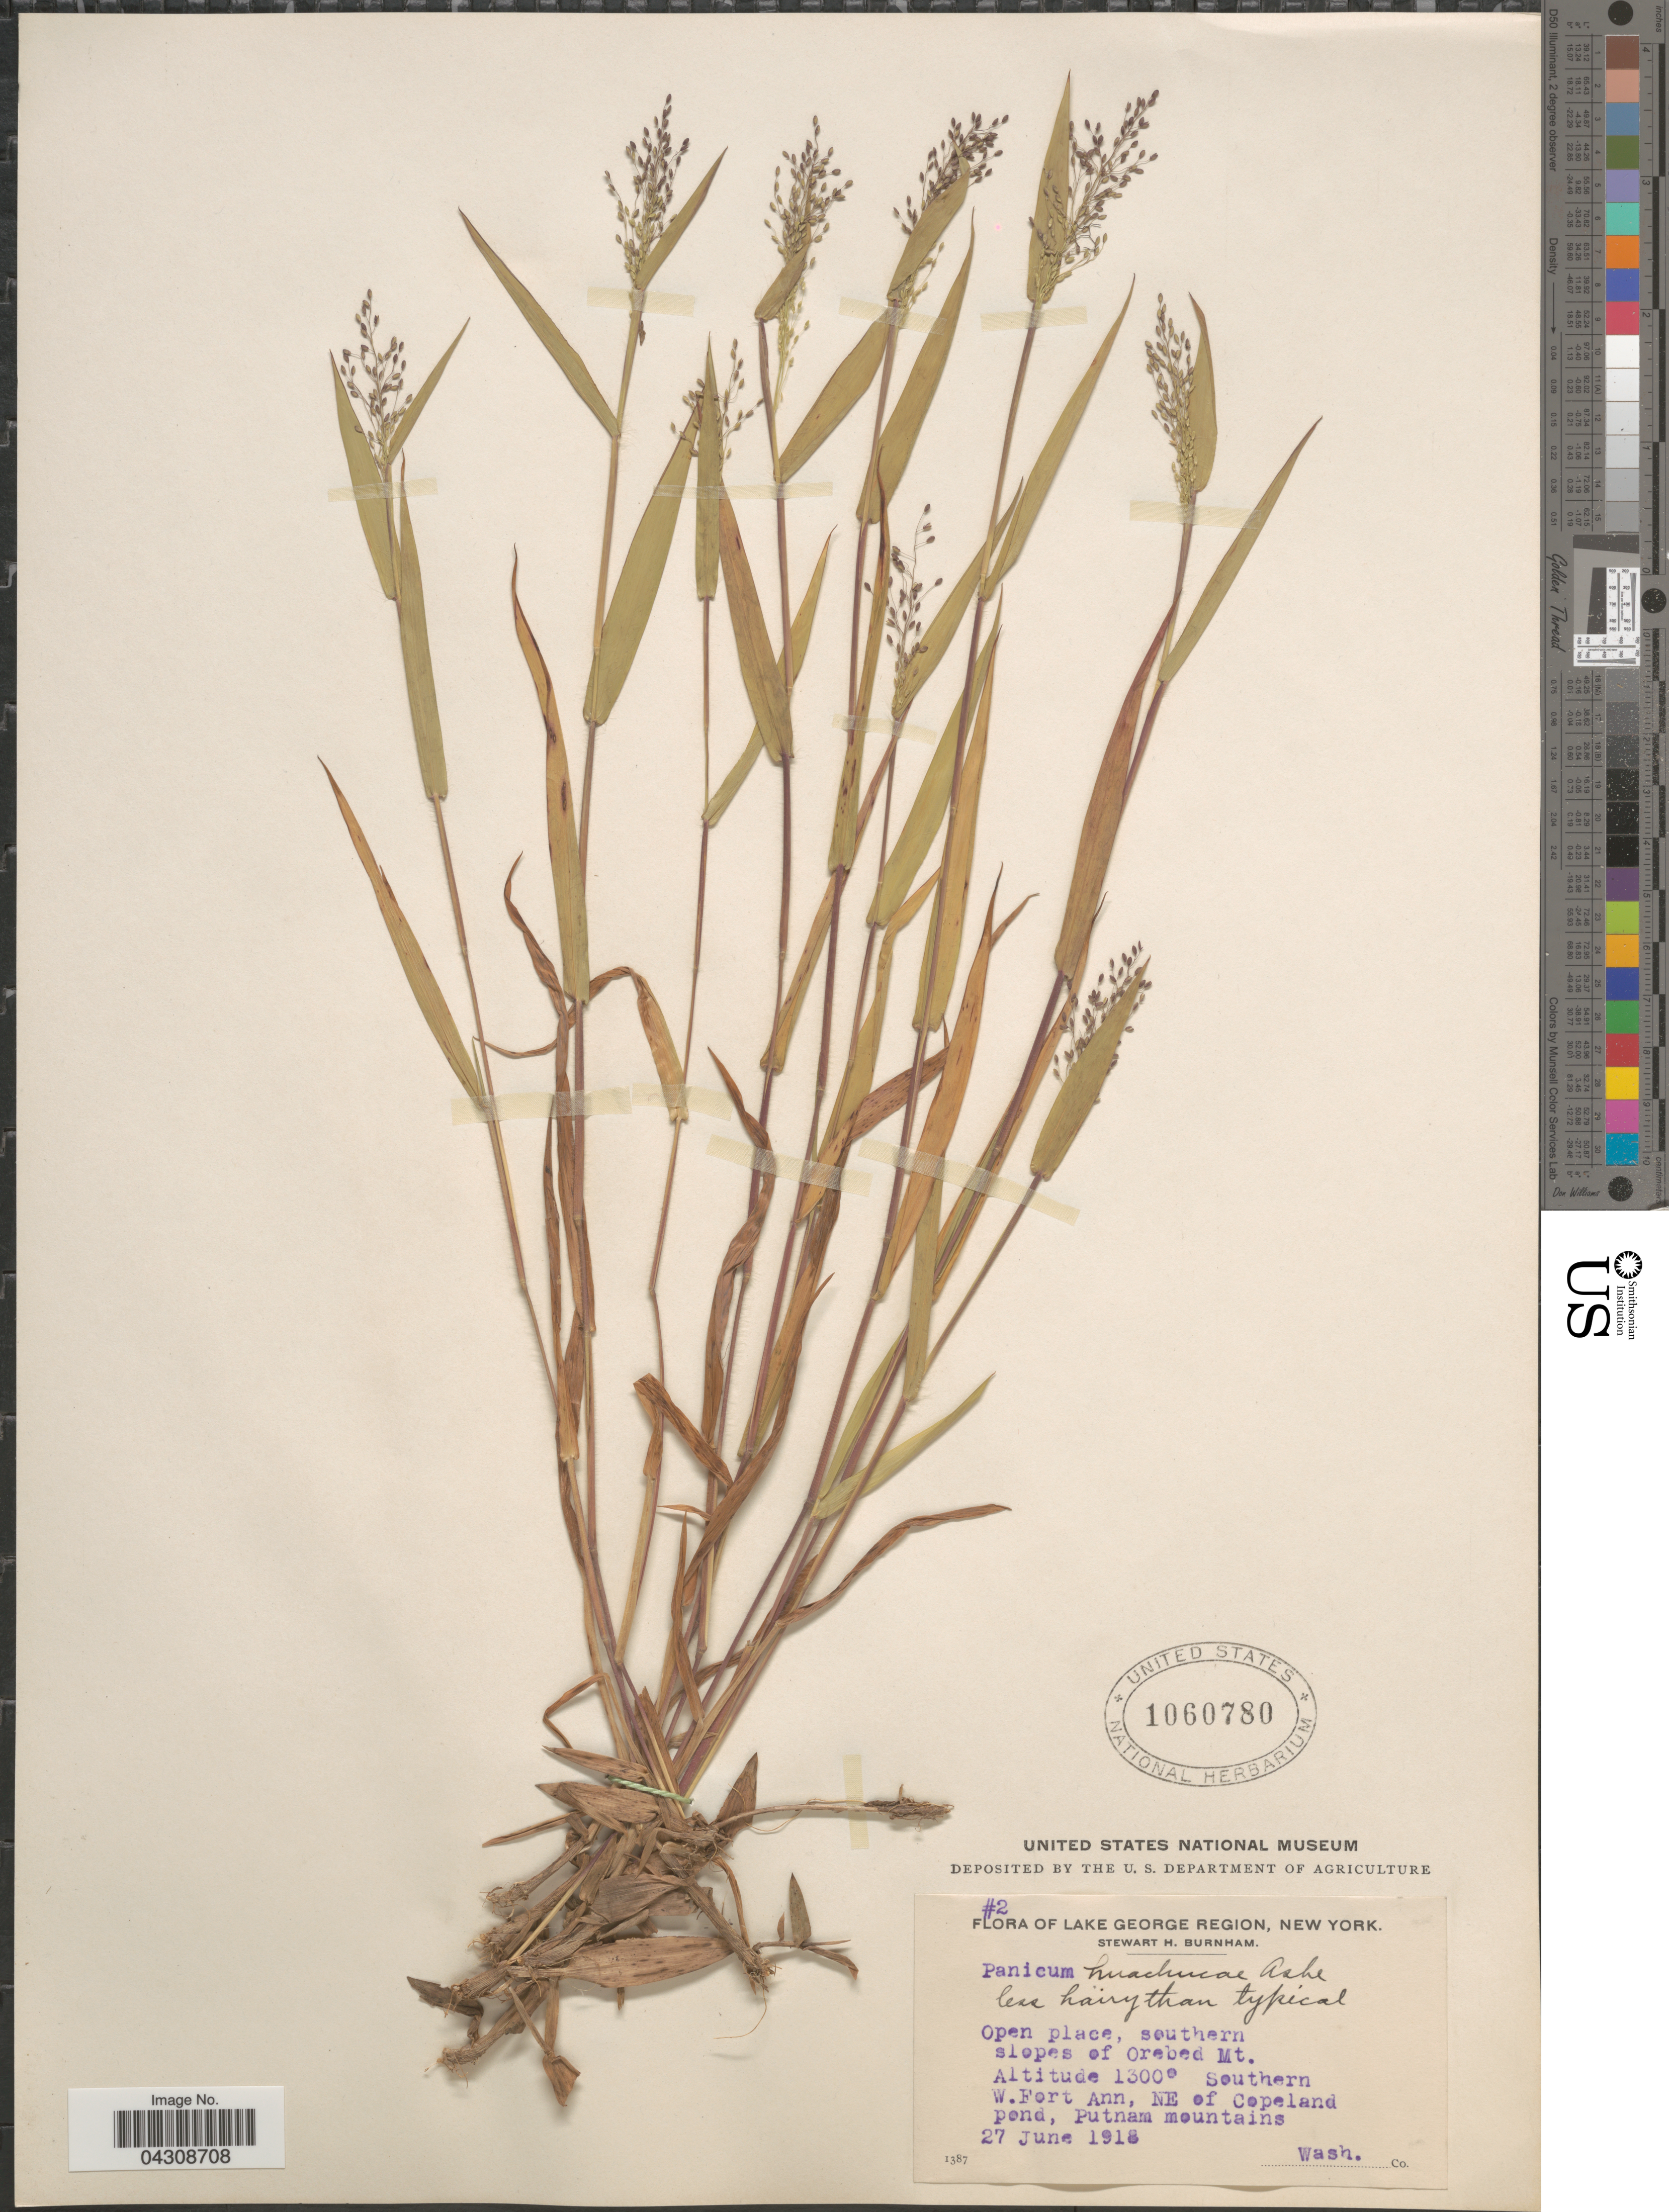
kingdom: Plantae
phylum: Tracheophyta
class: Liliopsida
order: Poales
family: Poaceae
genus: Dichanthelium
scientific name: Dichanthelium acuminatum var. acuminatum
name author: (Sw.) Gould & C.A. Clark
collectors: S. Burnham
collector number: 2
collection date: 1918-06-27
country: United States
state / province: New York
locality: Lake George Region. Open place, southern slopes of Orebed Mt. Southern W. Fort Ann, NE of Copeland pond, Putnam mountains. Wash. Co.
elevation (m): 396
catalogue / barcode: US 1060780